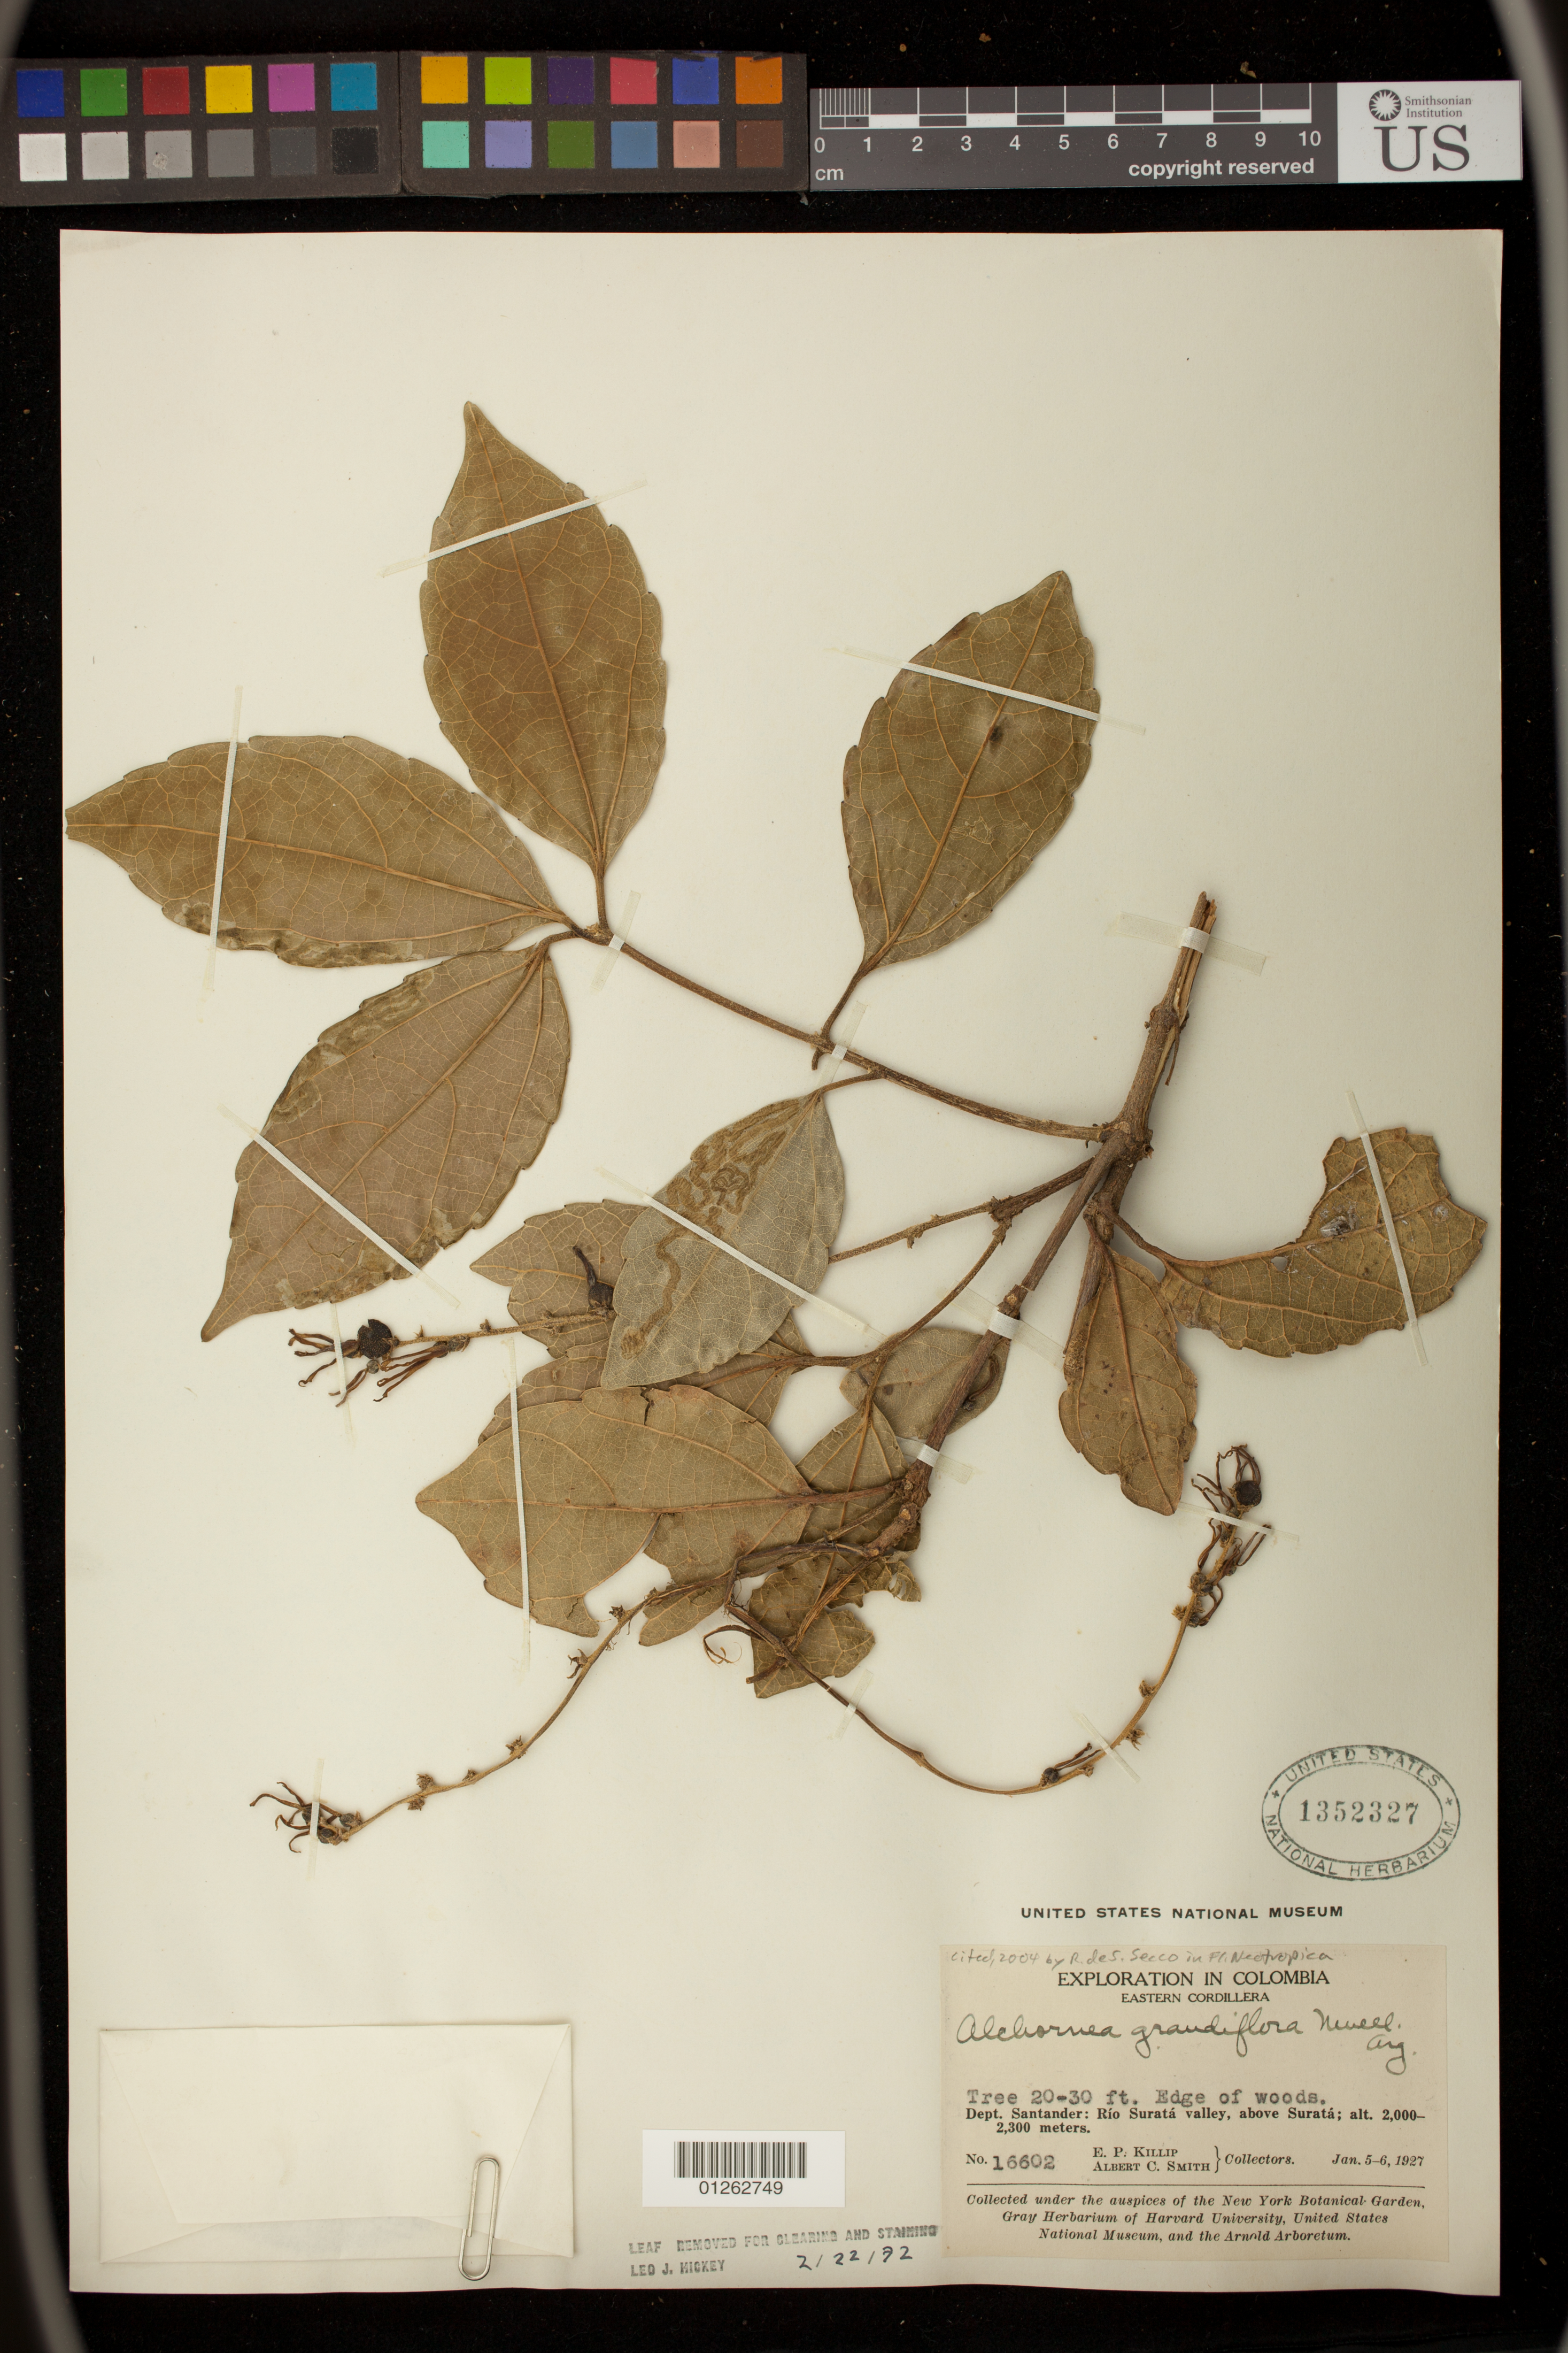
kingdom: Plantae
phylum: Tracheophyta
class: Magnoliopsida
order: Malpighiales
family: Euphorbiaceae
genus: Alchornea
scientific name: Alchornea grandiflora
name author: Müll. Arg.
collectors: E. P. Killip & A. C. Smith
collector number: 16602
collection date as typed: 05 Jan 1927 to 06 Jan 1927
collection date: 1927-01-05/1927-01-06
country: Colombia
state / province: Santander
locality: Rio Surata Valley, above Surata.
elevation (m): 2000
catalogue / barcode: US 1352327